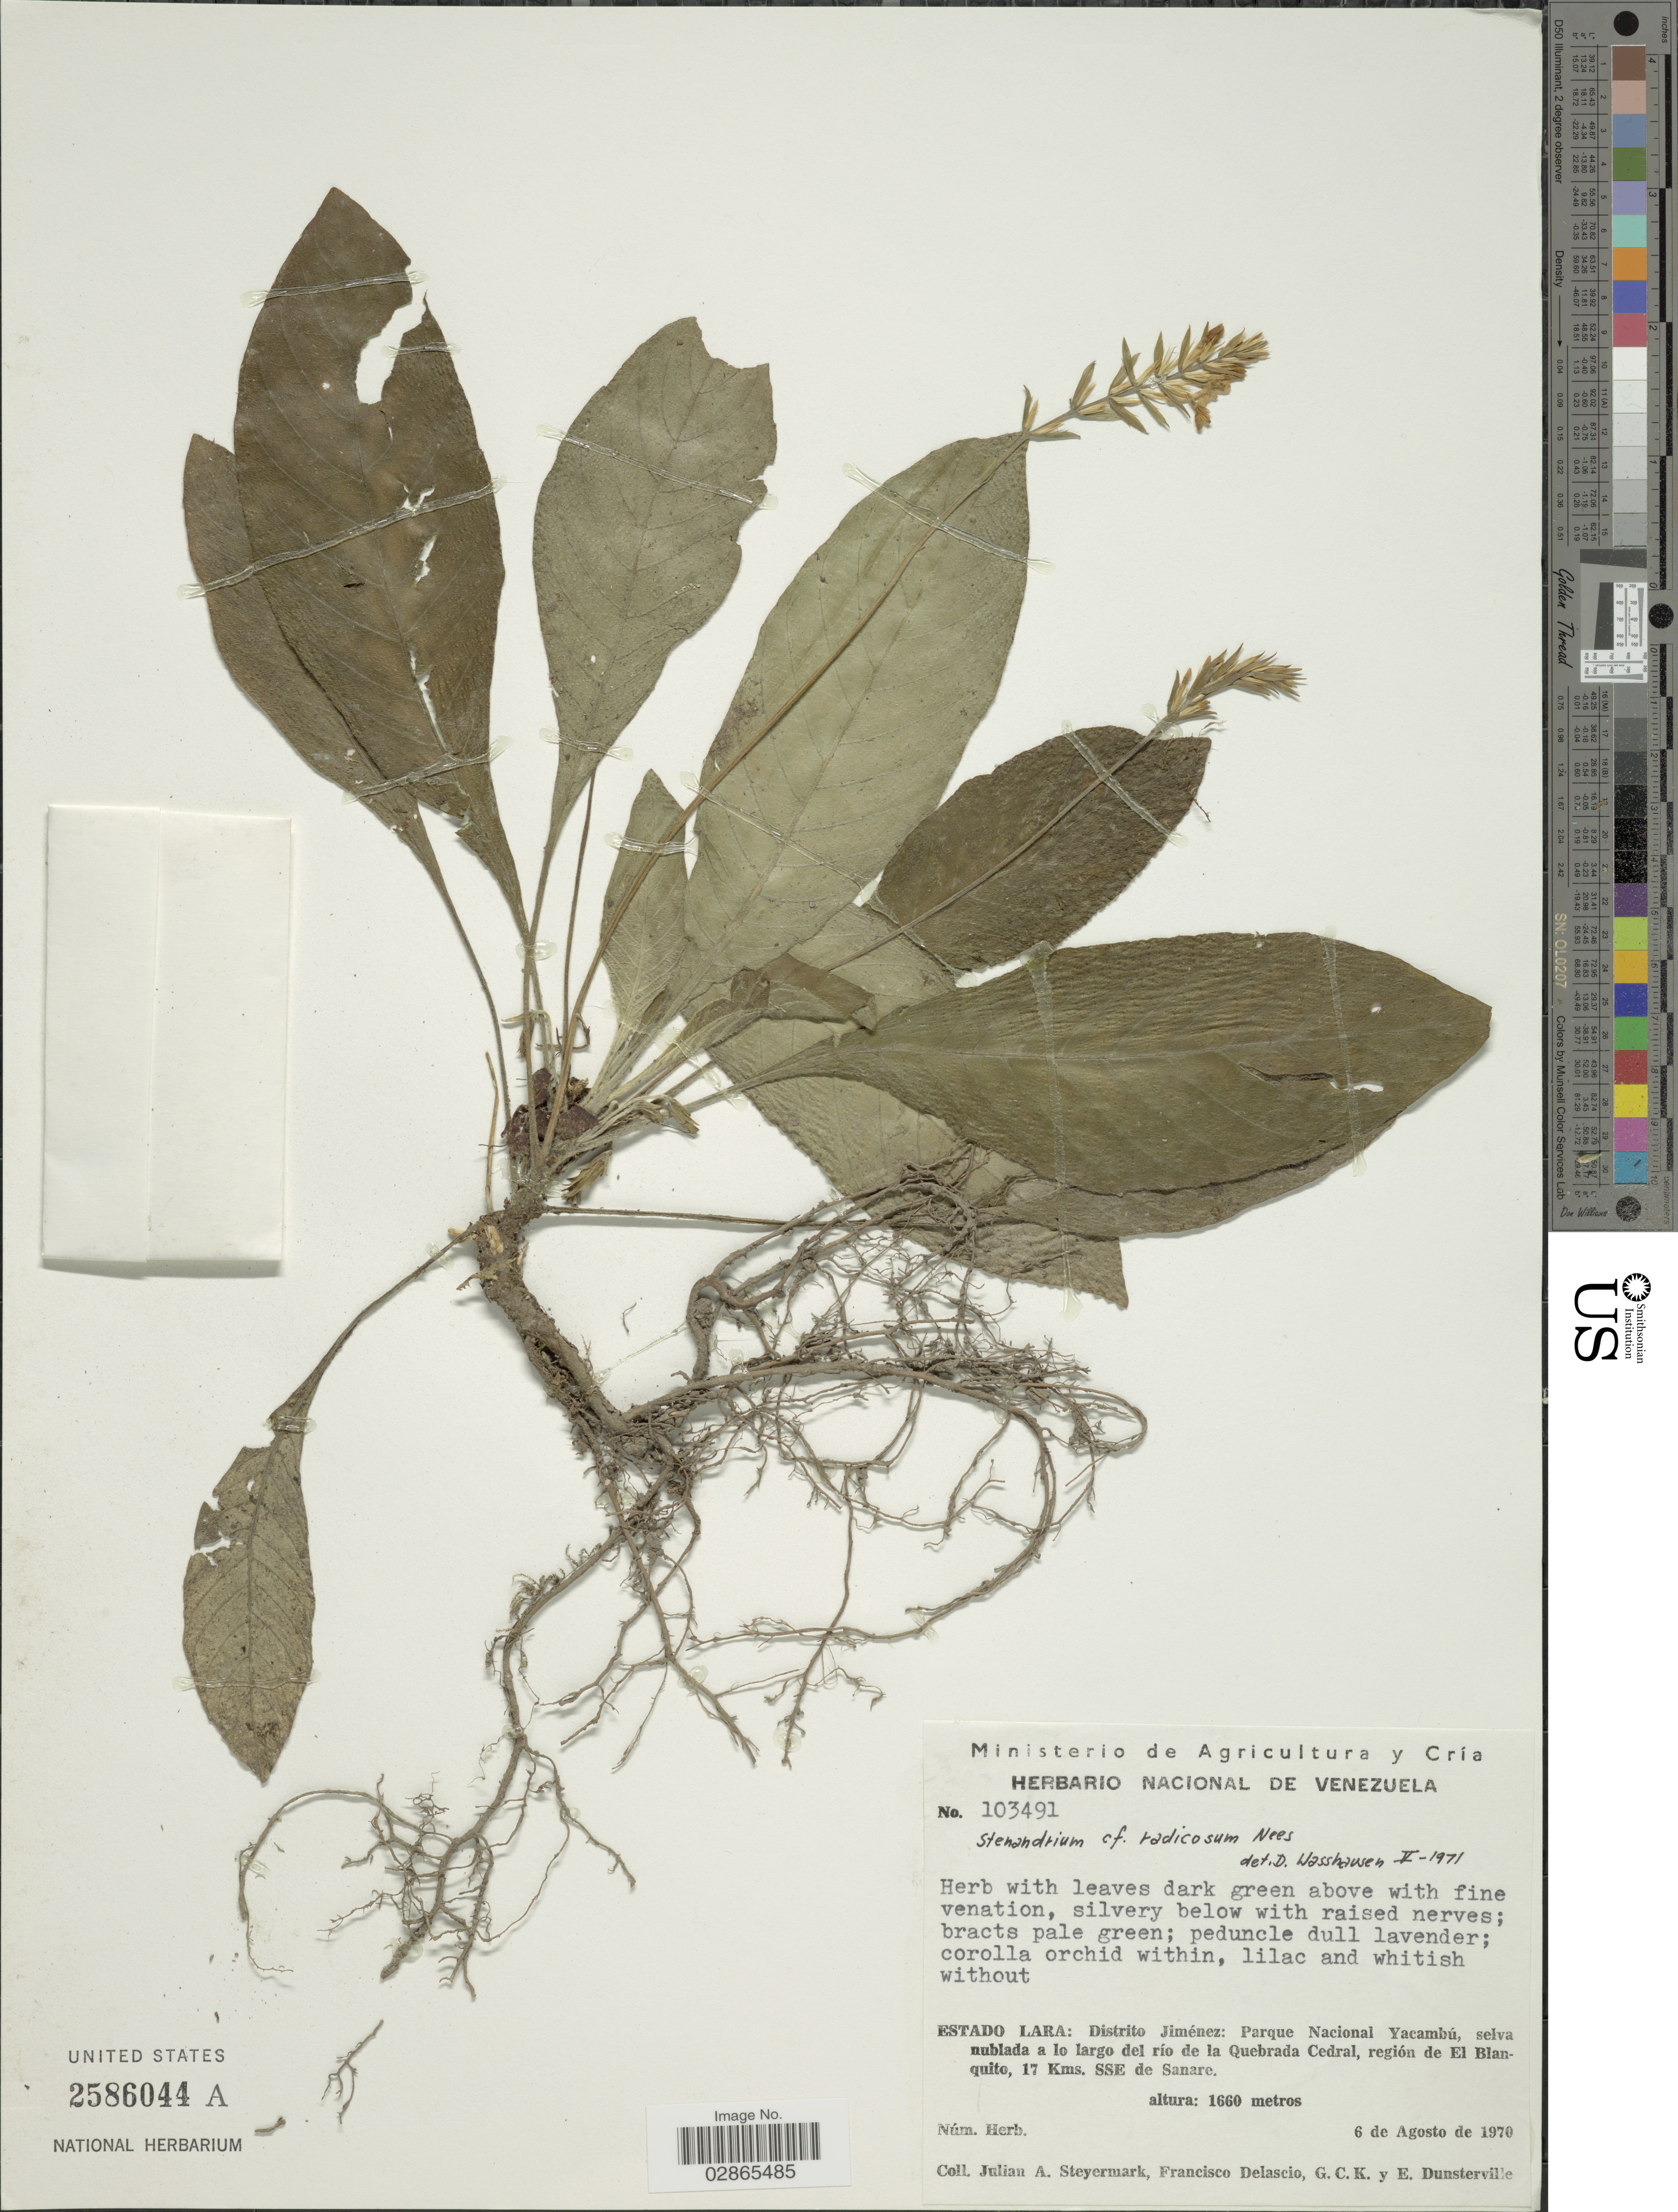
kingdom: Plantae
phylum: Tracheophyta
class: Magnoliopsida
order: Lamiales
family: Acanthaceae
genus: Stenandrium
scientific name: Stenandrium radicosum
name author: Nees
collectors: J. Steyermark, F. Delascio, G. C. K. Dunsterville & E. Dunsterville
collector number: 103491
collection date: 1970-08-06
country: Venezuela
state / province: Lara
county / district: Jiménez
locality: Distrito Jiménez: Parque Nacional Yacambú, selva nublada a lo largo del río de la Quebrada Cedral, región de El Blanquito, 17 Kms. SSE de Sanare.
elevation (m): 1660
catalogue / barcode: US 2586044A